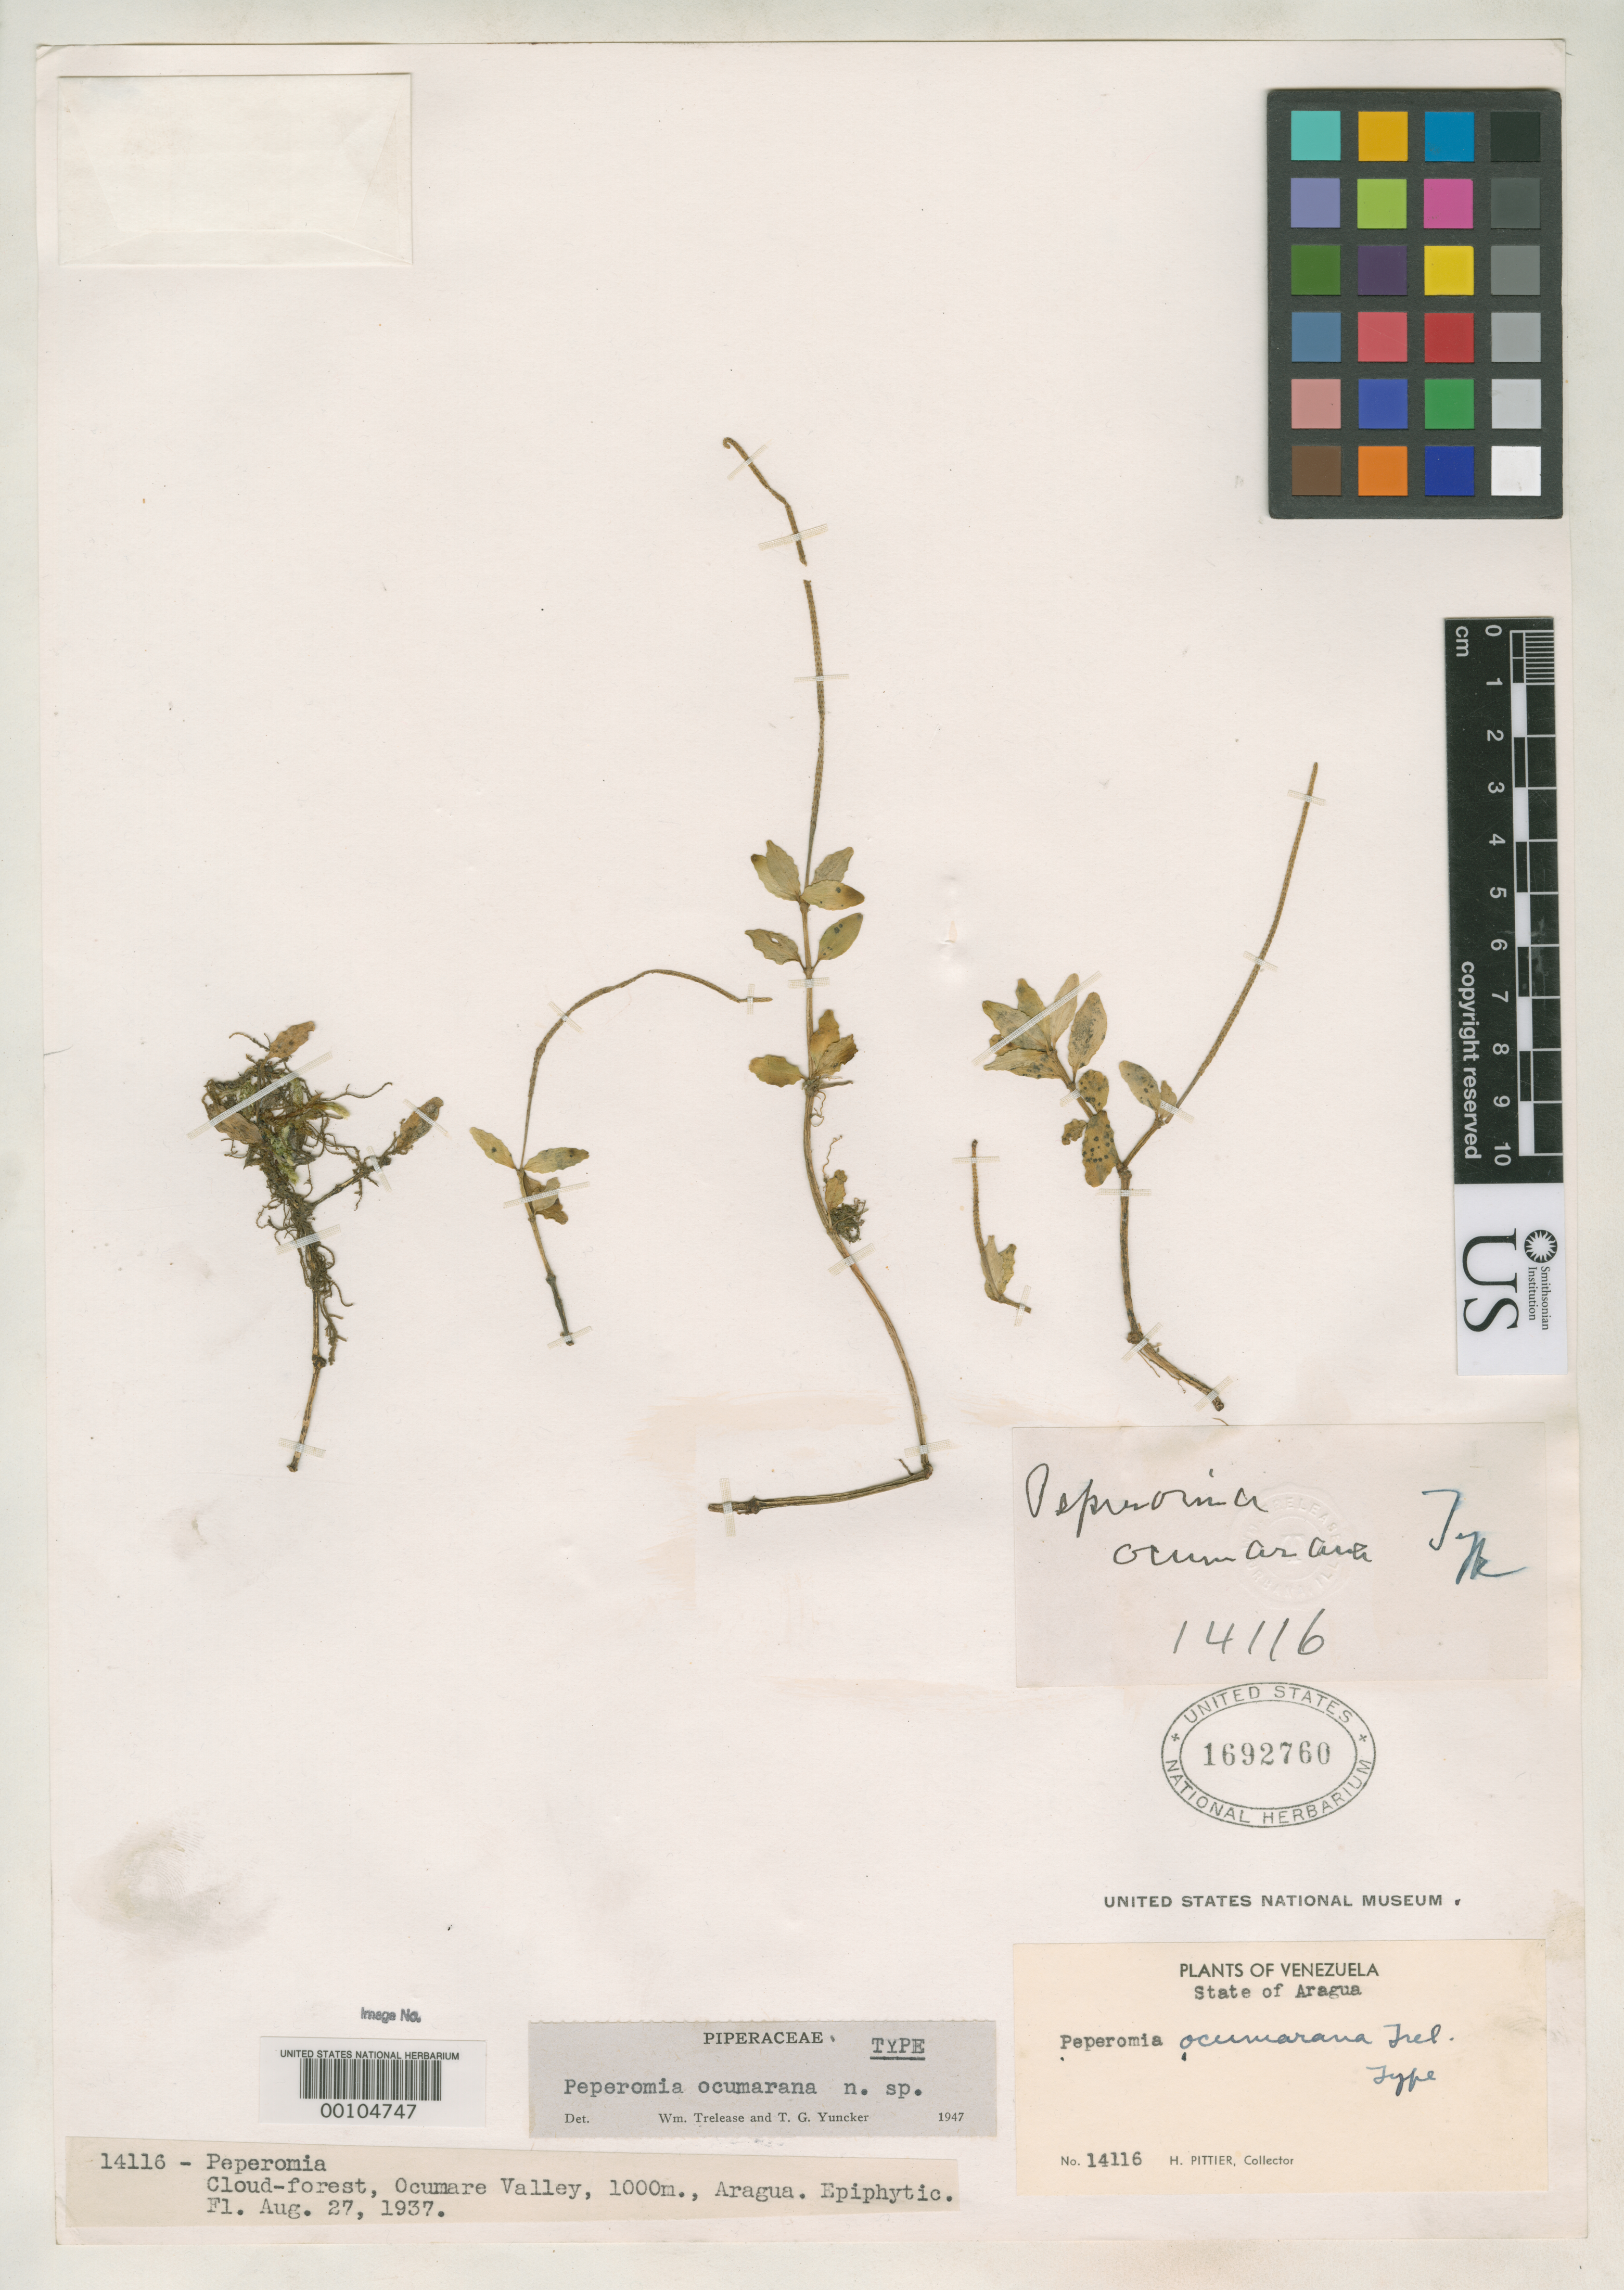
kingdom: Plantae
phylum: Tracheophyta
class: Magnoliopsida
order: Piperales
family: Piperaceae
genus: Peperomia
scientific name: Peperomia ocumarana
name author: Trel. & Yunck.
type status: Holotype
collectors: H. F. Pittier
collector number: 14116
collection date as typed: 27 Aug 1937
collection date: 1937-08-27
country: Venezuela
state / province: Aragua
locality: Ocumare Valley.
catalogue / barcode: US 1692760